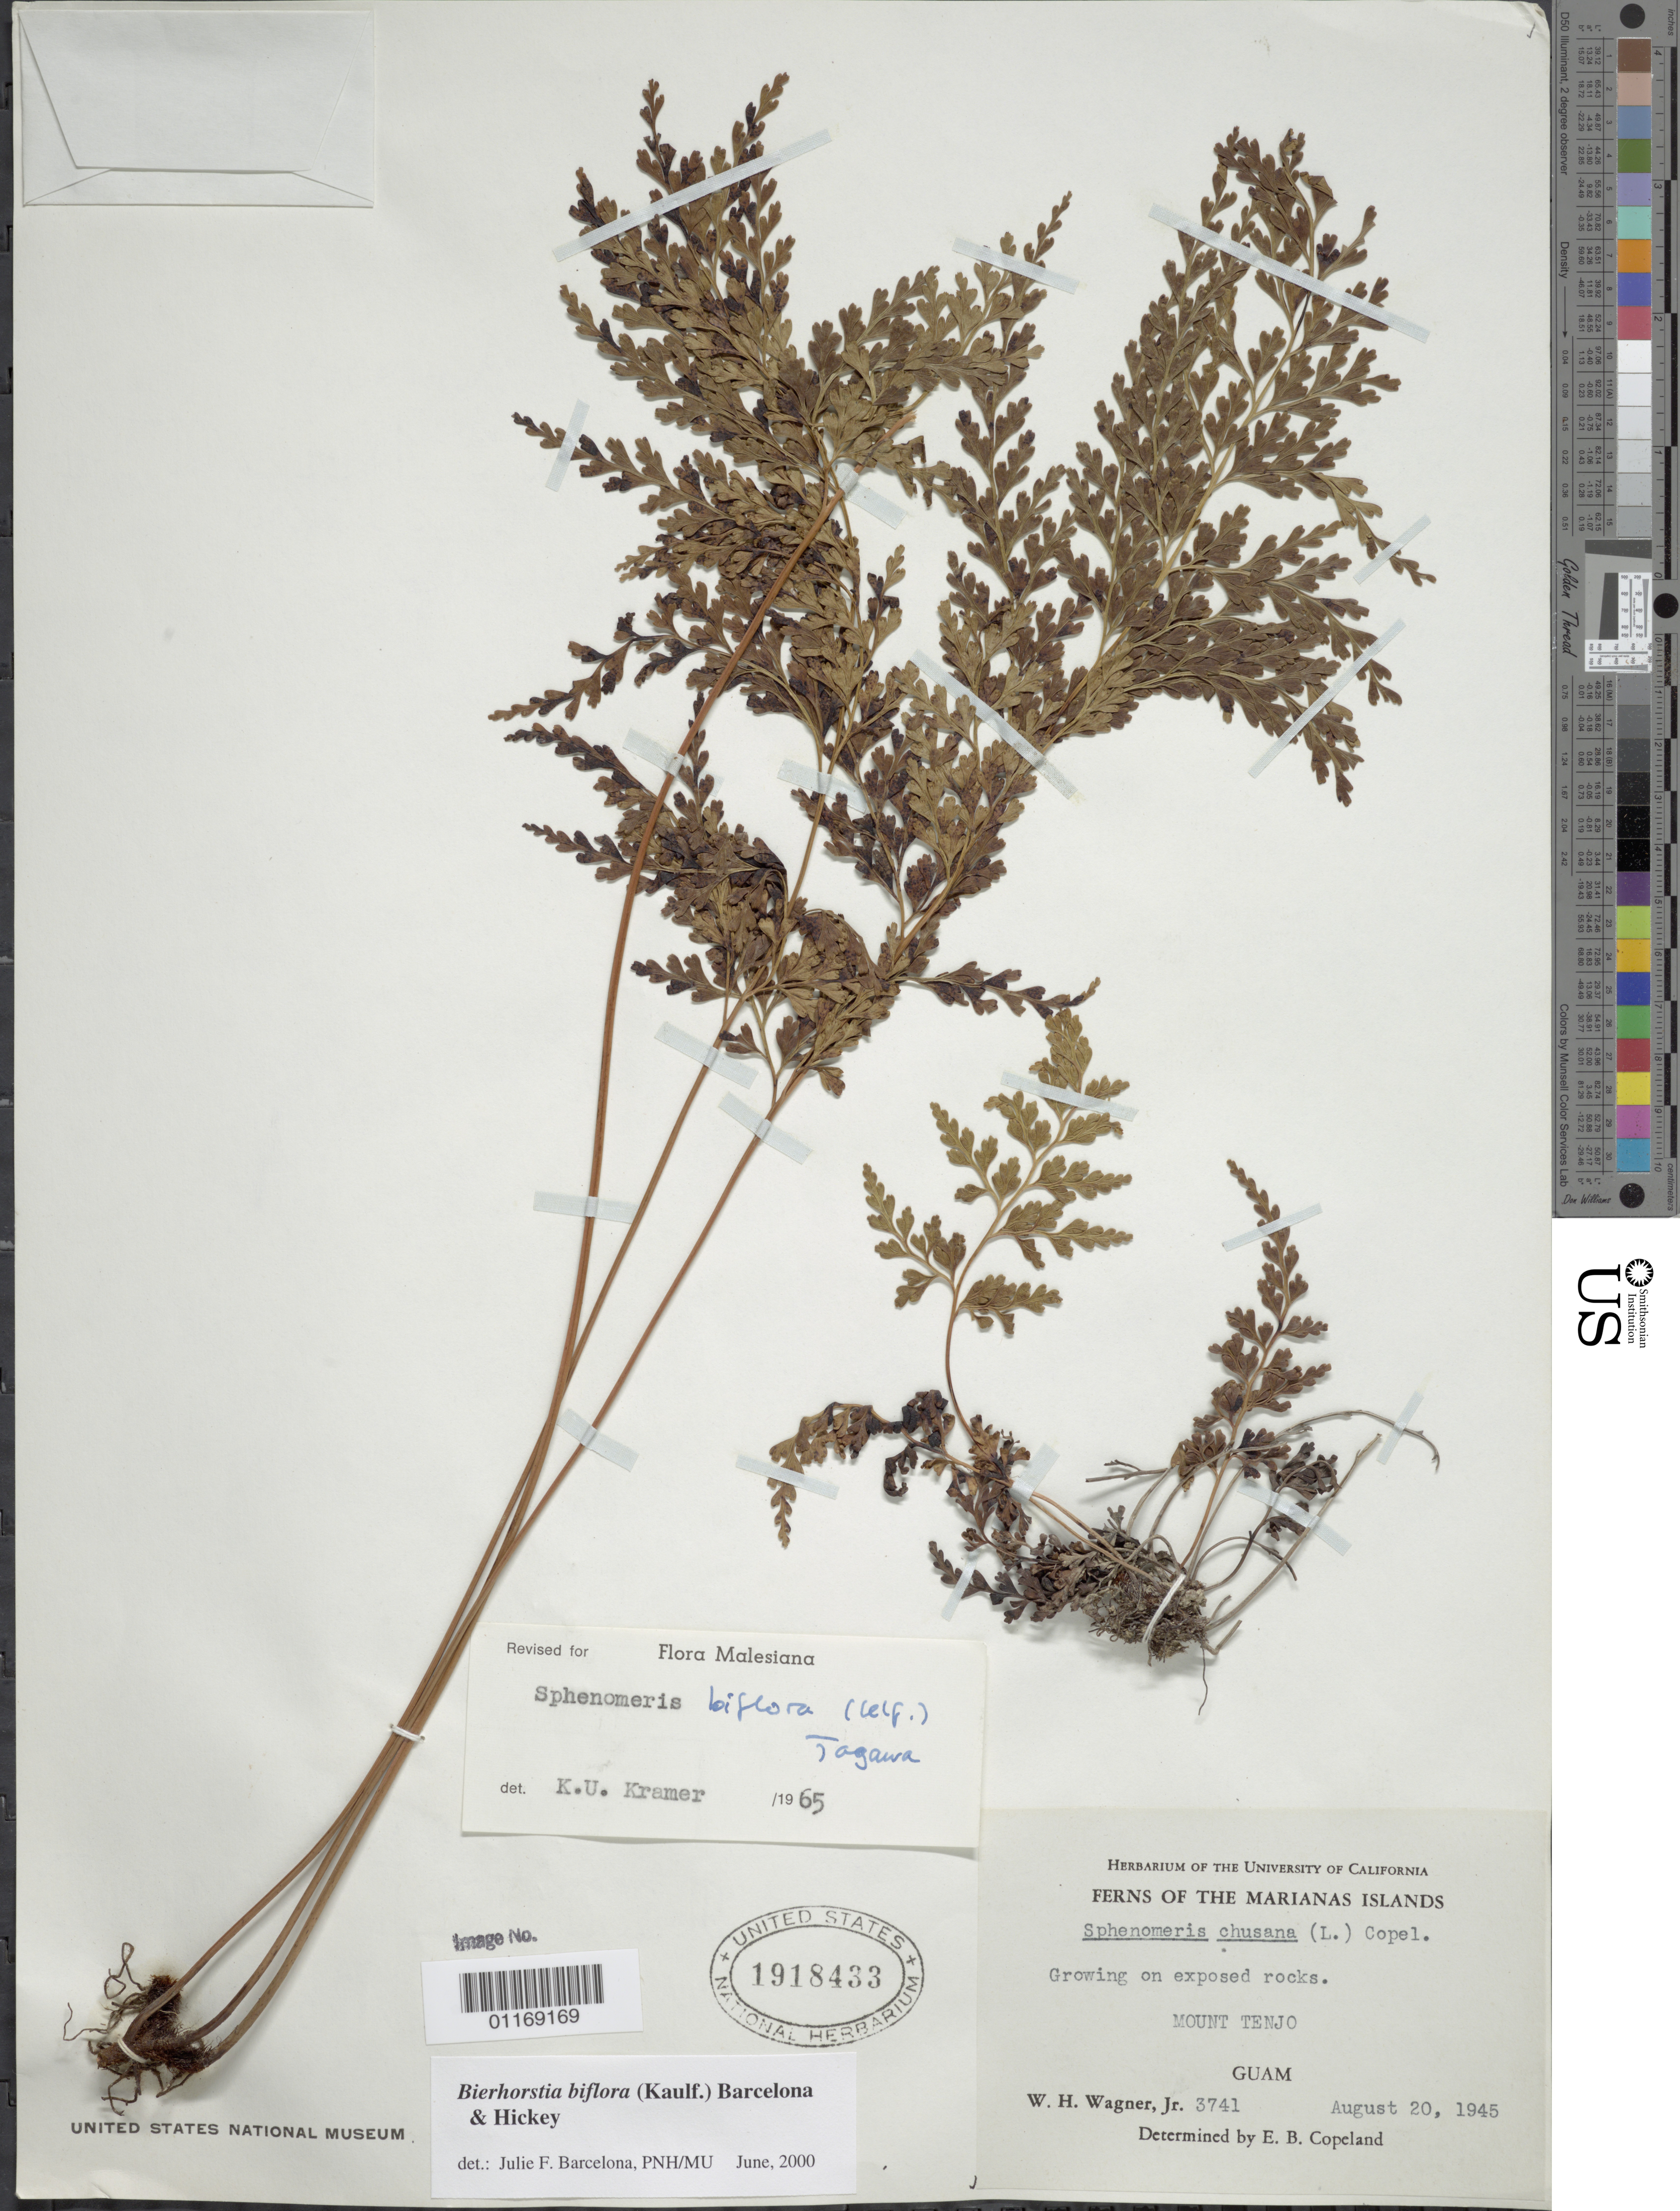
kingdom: Plantae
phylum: Tracheophyta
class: Polypodiopsida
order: Polypodiales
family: Lindsaeaceae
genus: Sphenomeris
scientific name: Sphenomeris biflora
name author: (Kaulf.) Mett.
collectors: W. H. Wagner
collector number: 3741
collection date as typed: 20 Aug 1945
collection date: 1945-08-20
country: Guam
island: Guam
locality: Mt. Tenjo.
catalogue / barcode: US 1918433